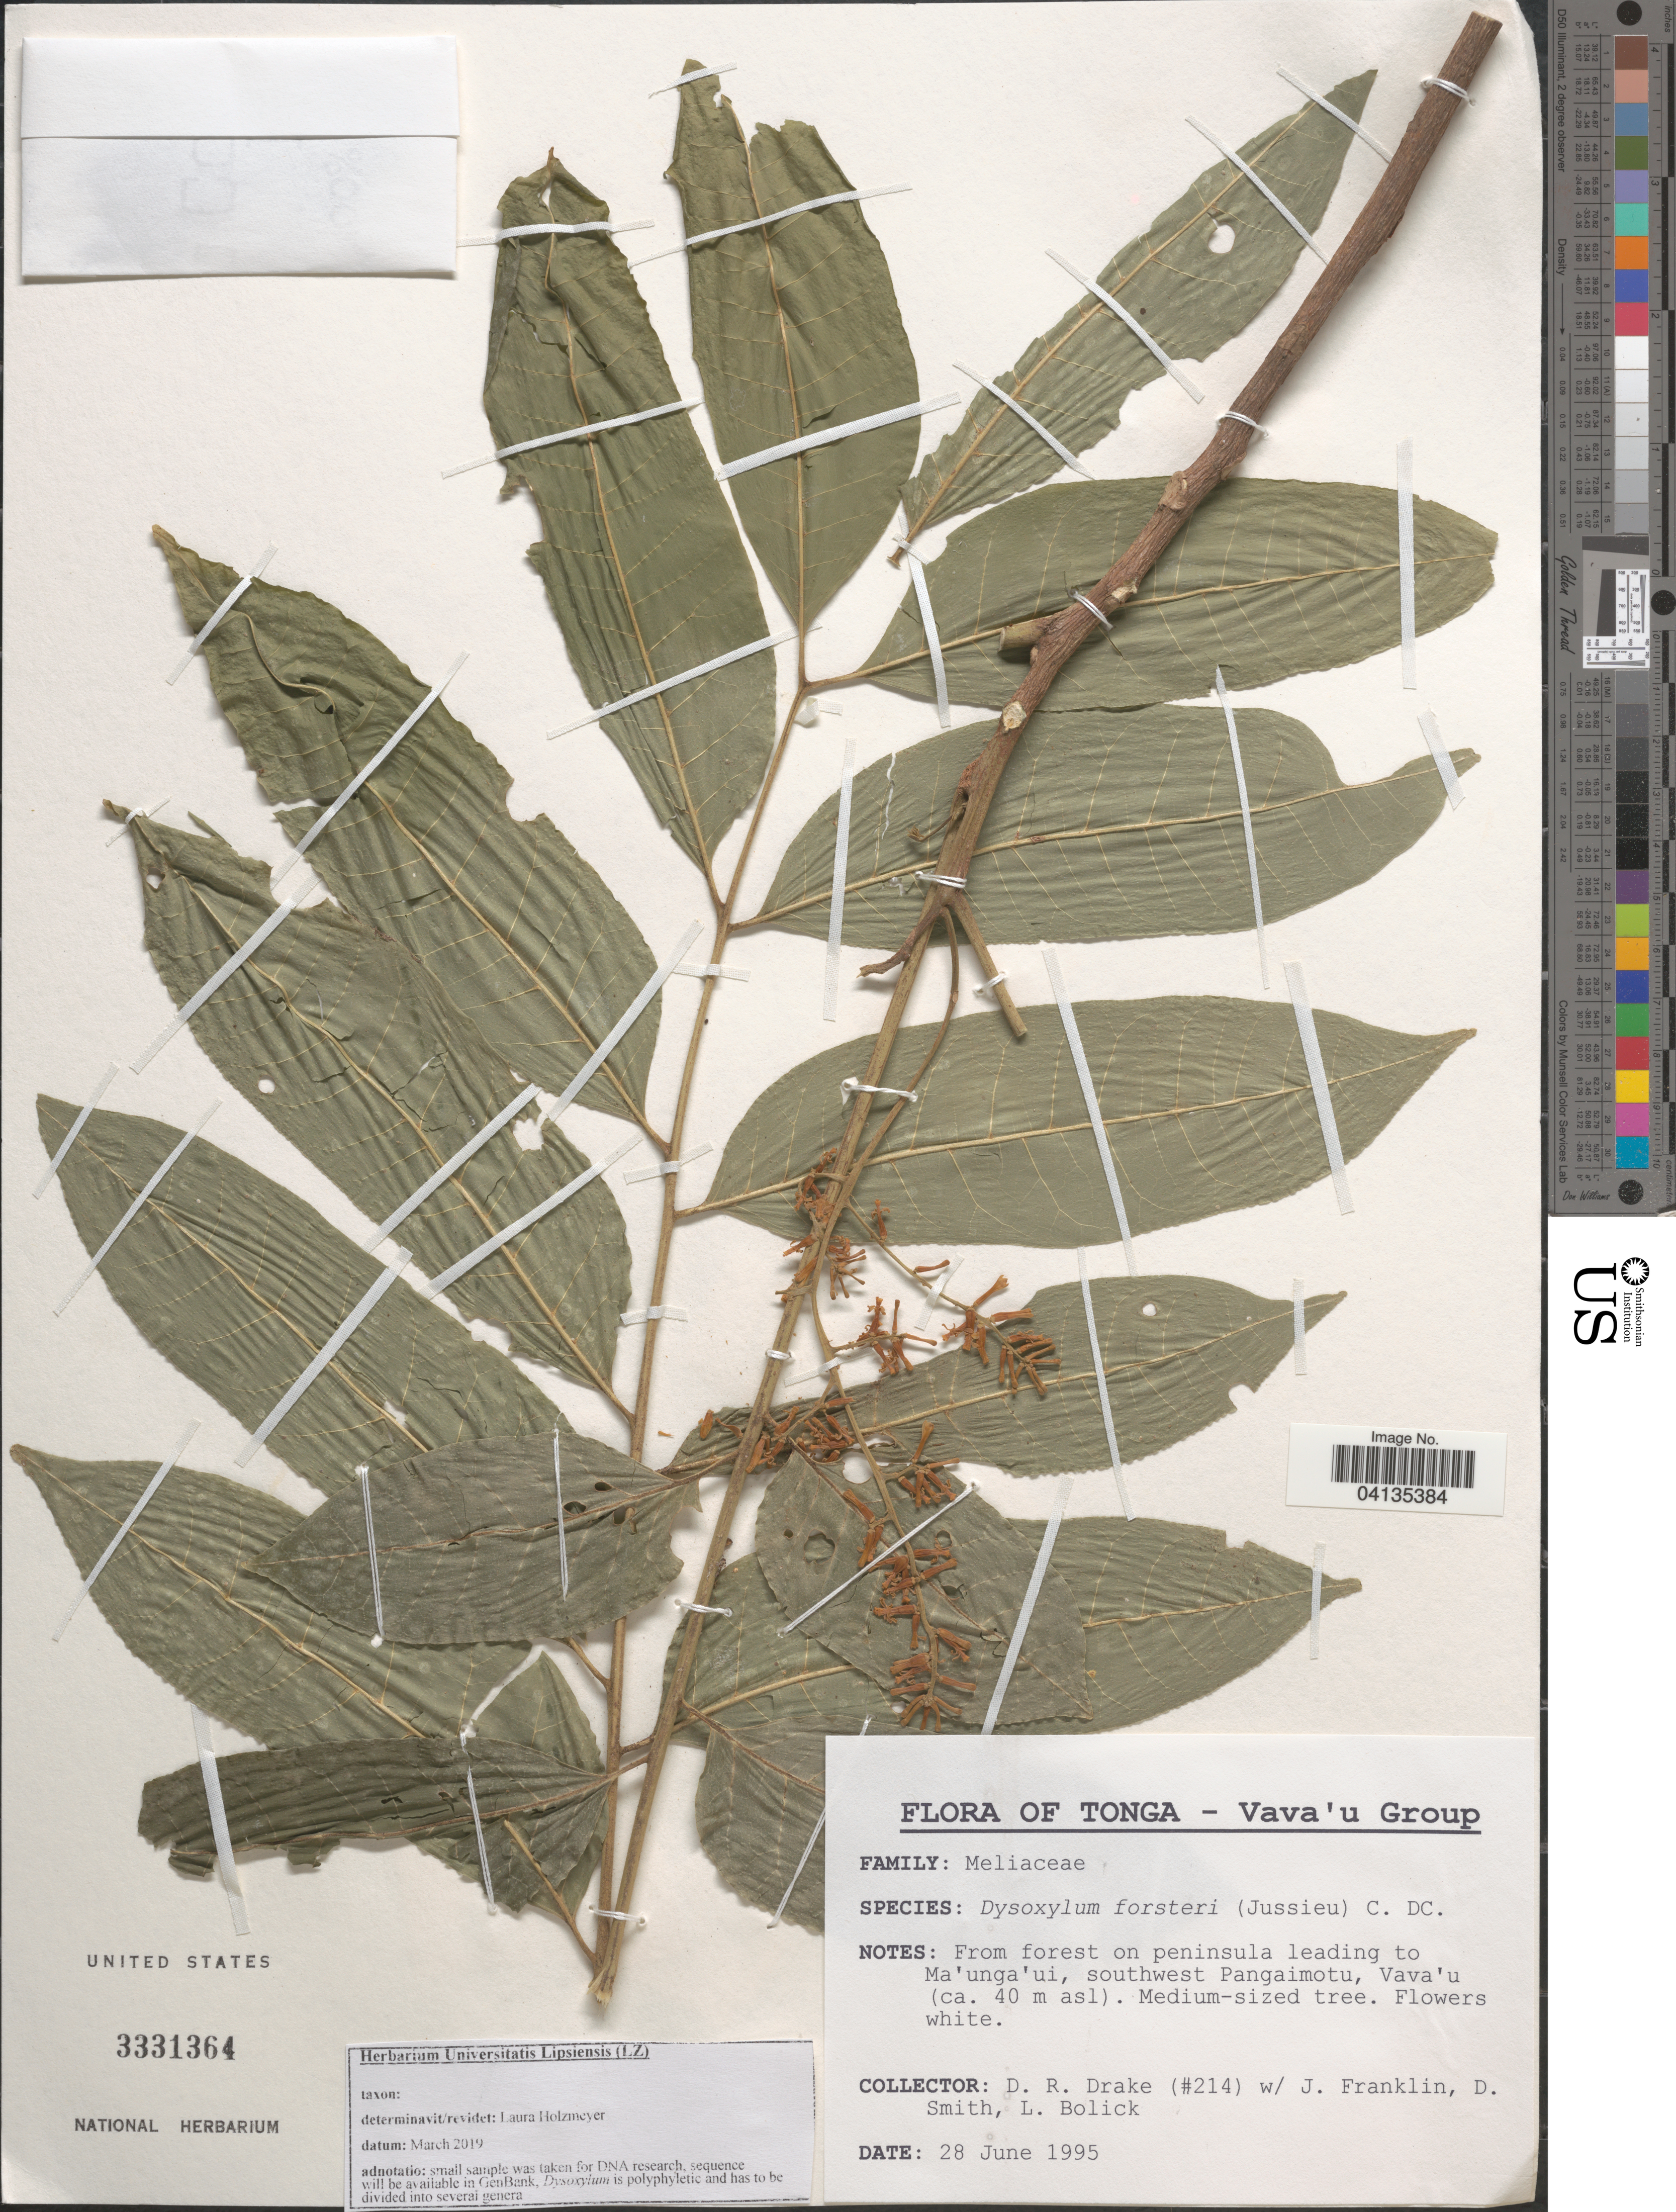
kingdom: Plantae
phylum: Tracheophyta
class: Magnoliopsida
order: Sapindales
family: Meliaceae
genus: Didymocheton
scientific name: Didymocheton alliaceus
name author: (G. Forst.) Mabb.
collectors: D.R. Drake, J. Franklin, D. Smith & L. Bolick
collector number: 214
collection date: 1995-06-28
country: Tonga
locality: Vava'u Group. On peninsula leading to Ma'unga'ui, southwest Pangaimotu, Vava'u.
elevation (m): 40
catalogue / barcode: US 3331364